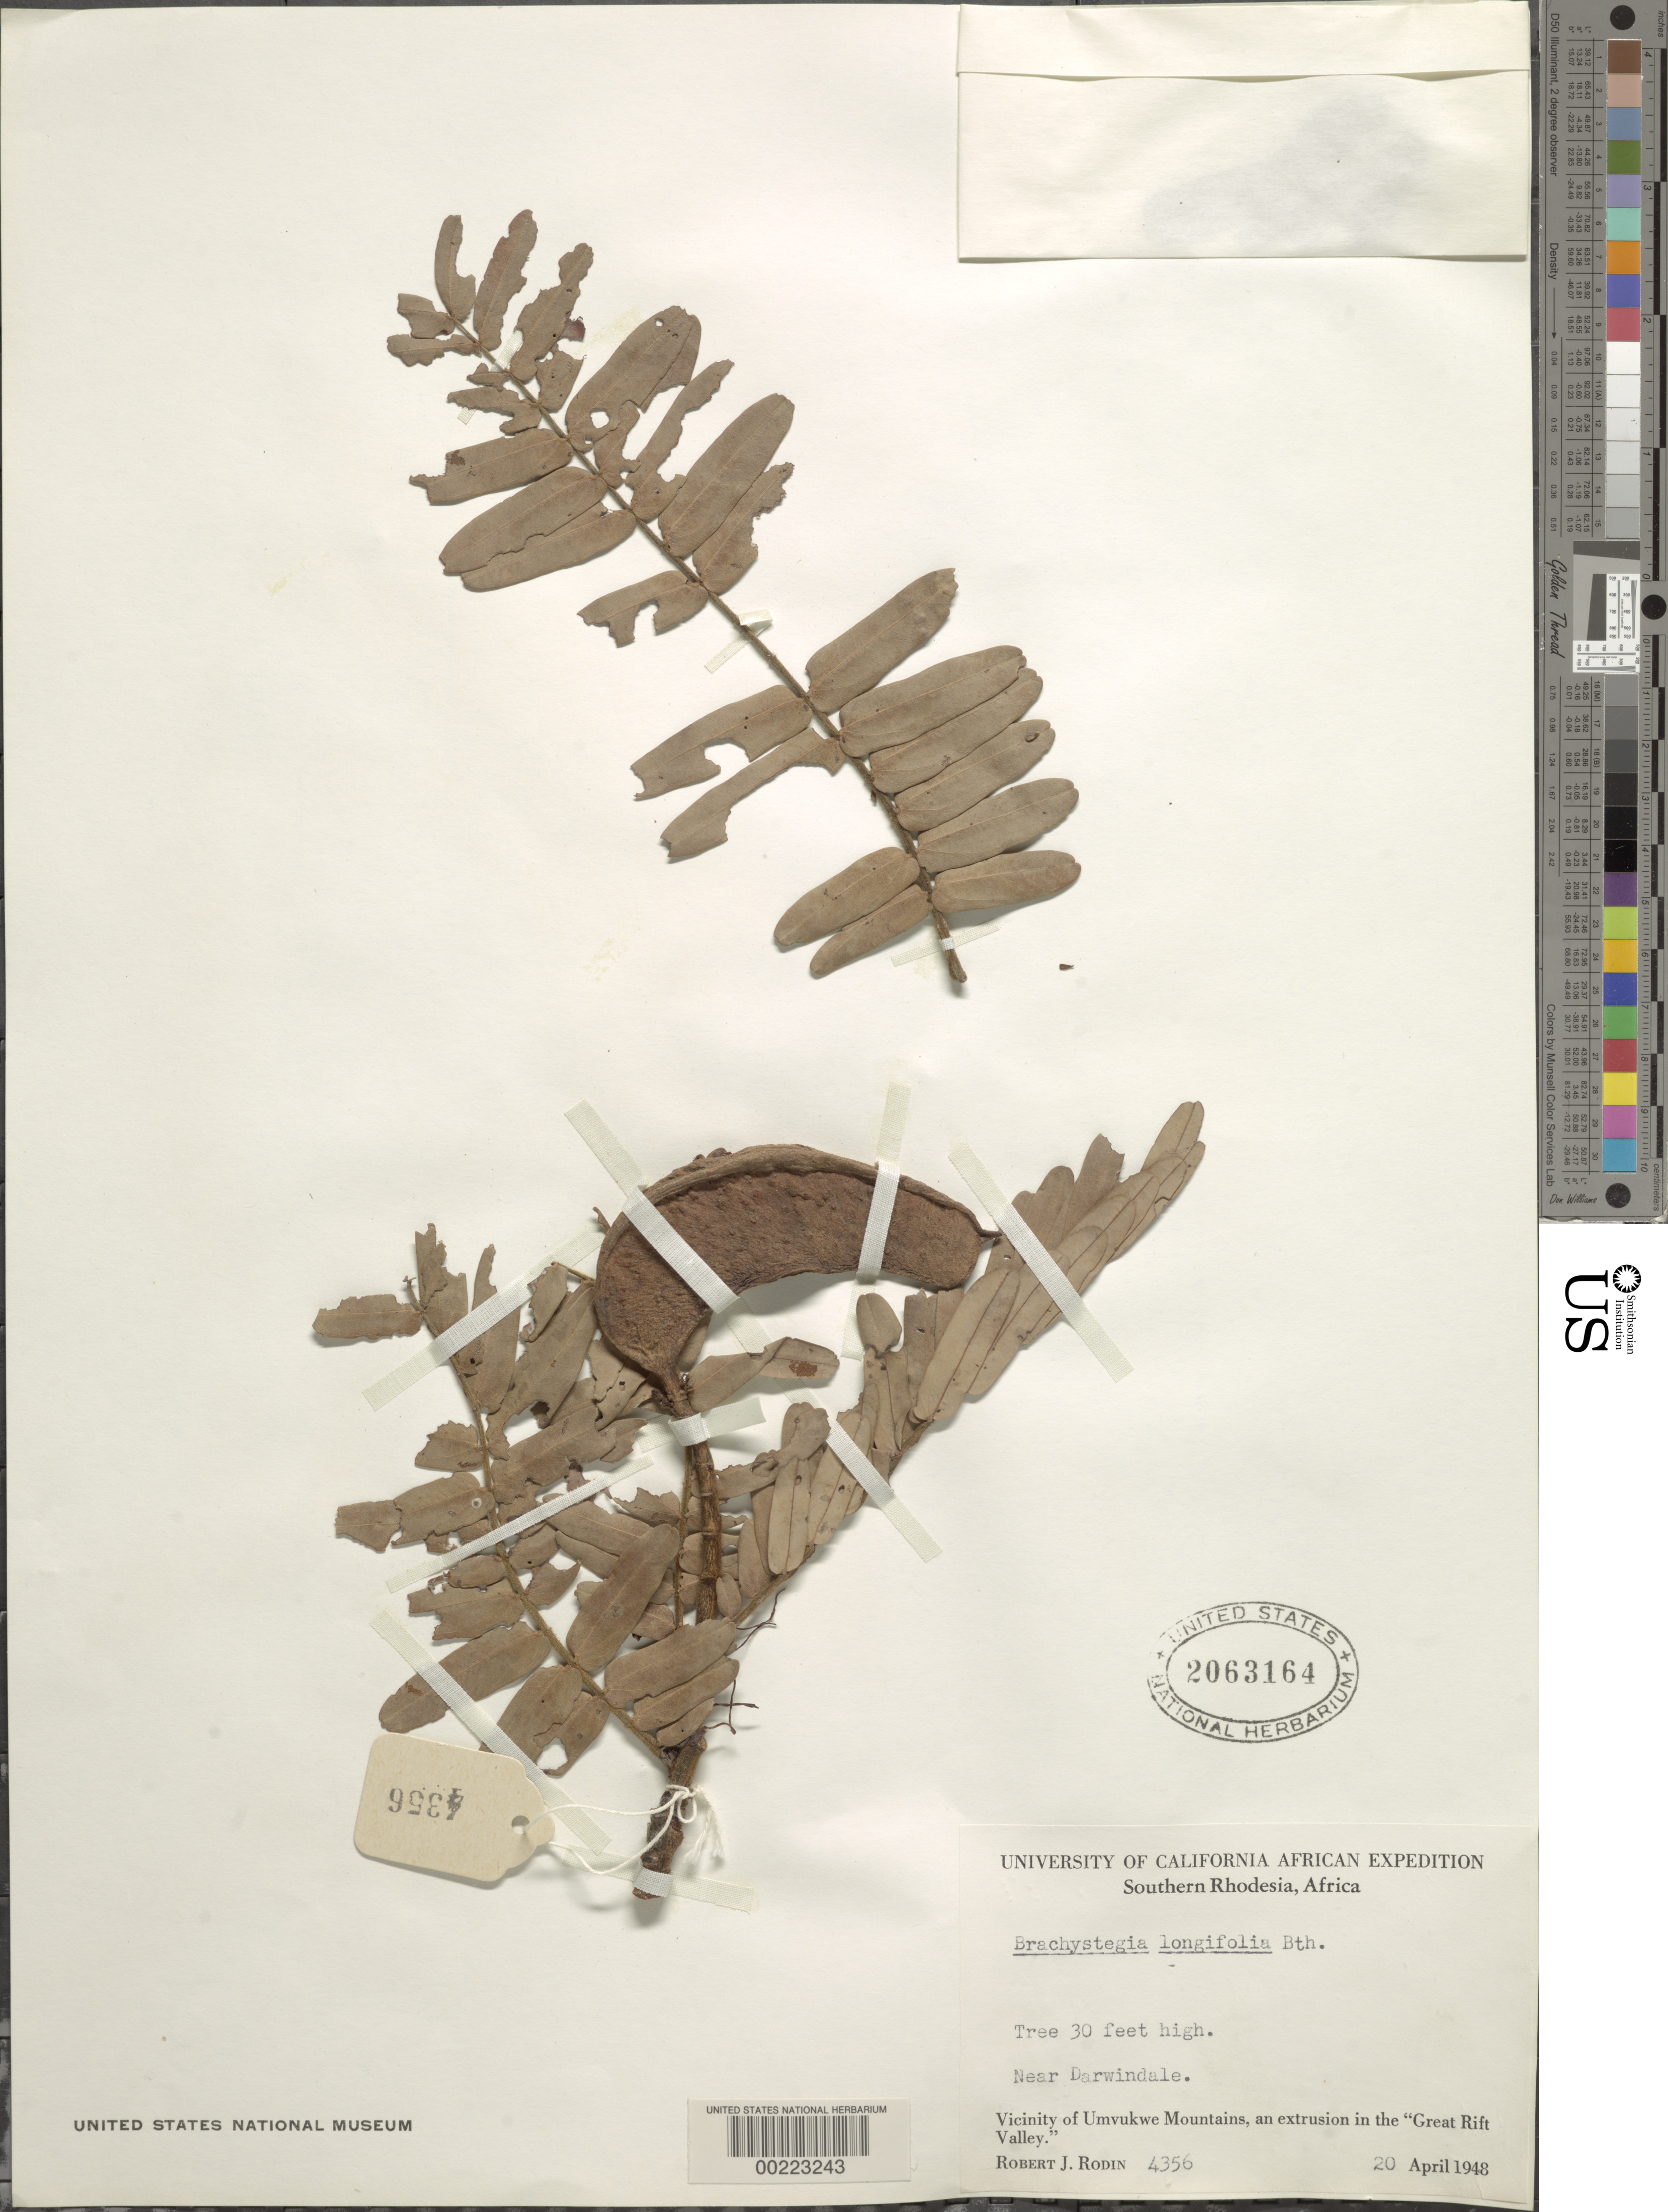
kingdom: Plantae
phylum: Tracheophyta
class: Magnoliopsida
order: Fabales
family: Fabaceae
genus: Brachystegia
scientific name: Brachystegia longifolia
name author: Benth.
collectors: R. J. Rodin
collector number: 4356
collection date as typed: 20 Apr 1948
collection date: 1948-04-20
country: Zimbabwe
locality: Near darwindale; vicinity of umvukwe mountains, an extrusion in the "great rift valley"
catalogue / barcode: US 2063164